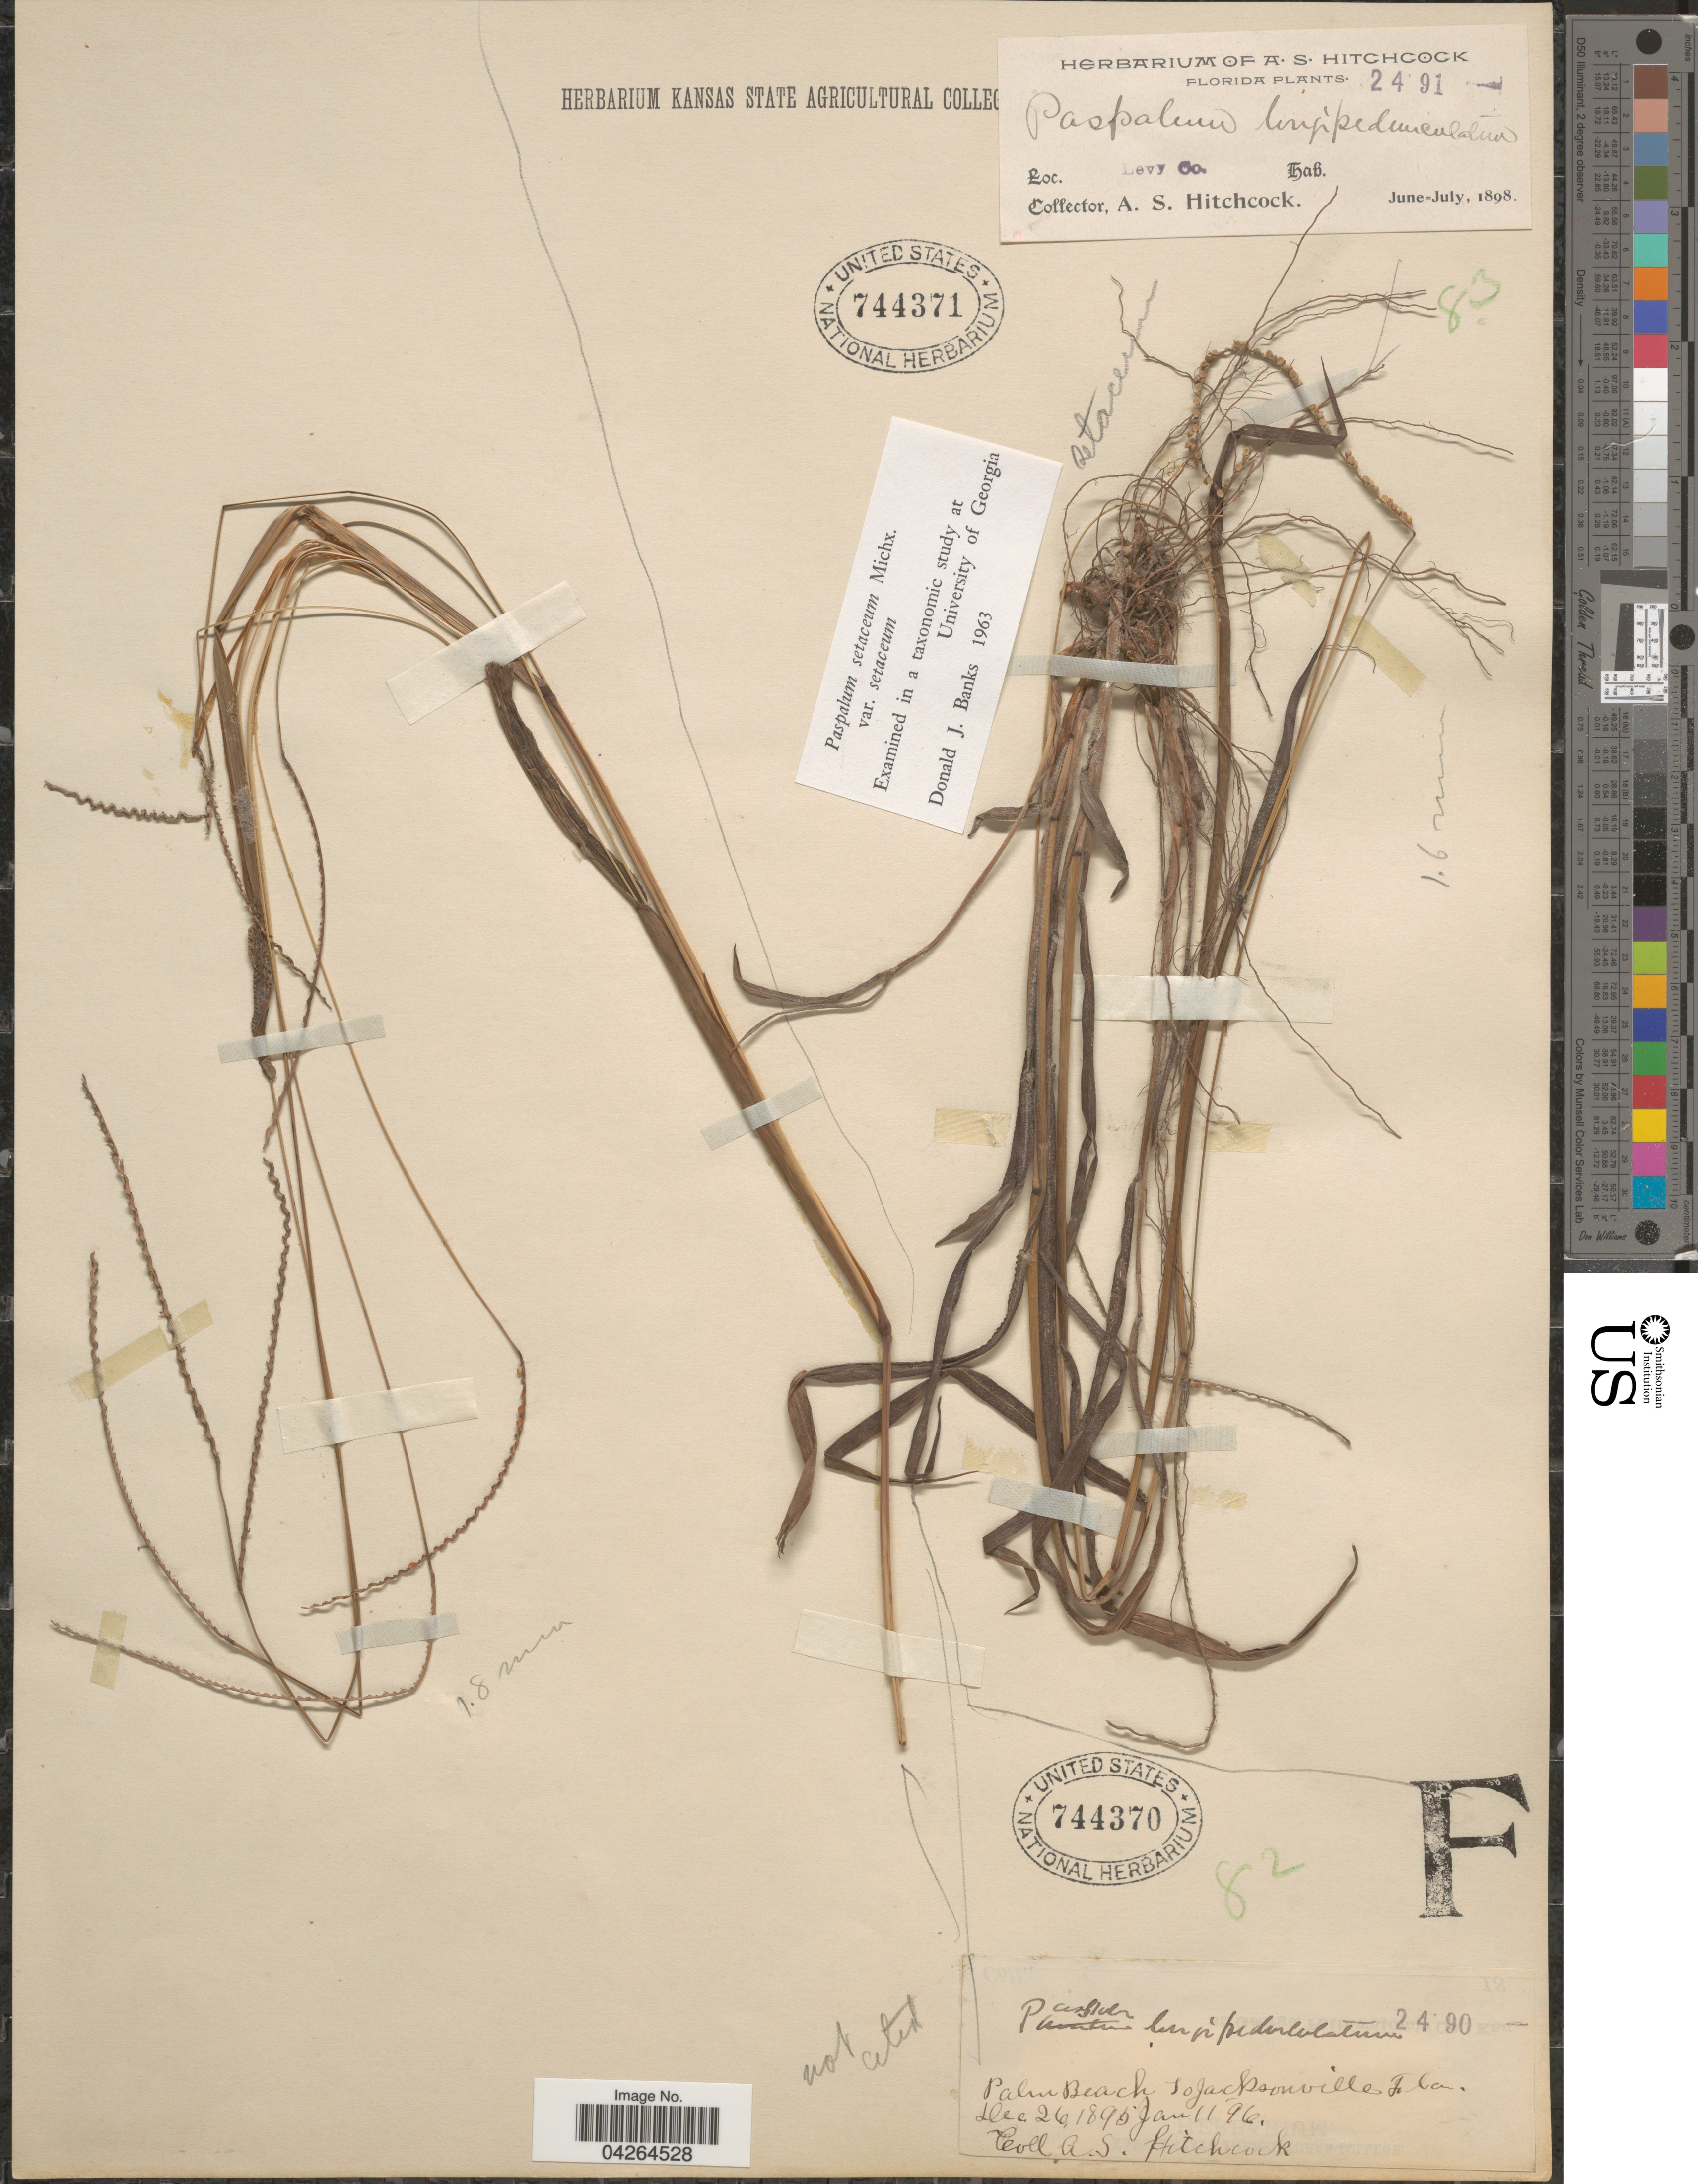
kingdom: Plantae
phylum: Tracheophyta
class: Liliopsida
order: Poales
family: Poaceae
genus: Paspalum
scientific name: Paspalum setaceum var. setaceum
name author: Michx.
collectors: A. S. Hitchcock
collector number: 2490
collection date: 1895-12-26/1896-01-11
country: United States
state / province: Florida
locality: Palm Beach to Jacksonville.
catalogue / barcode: US 744370